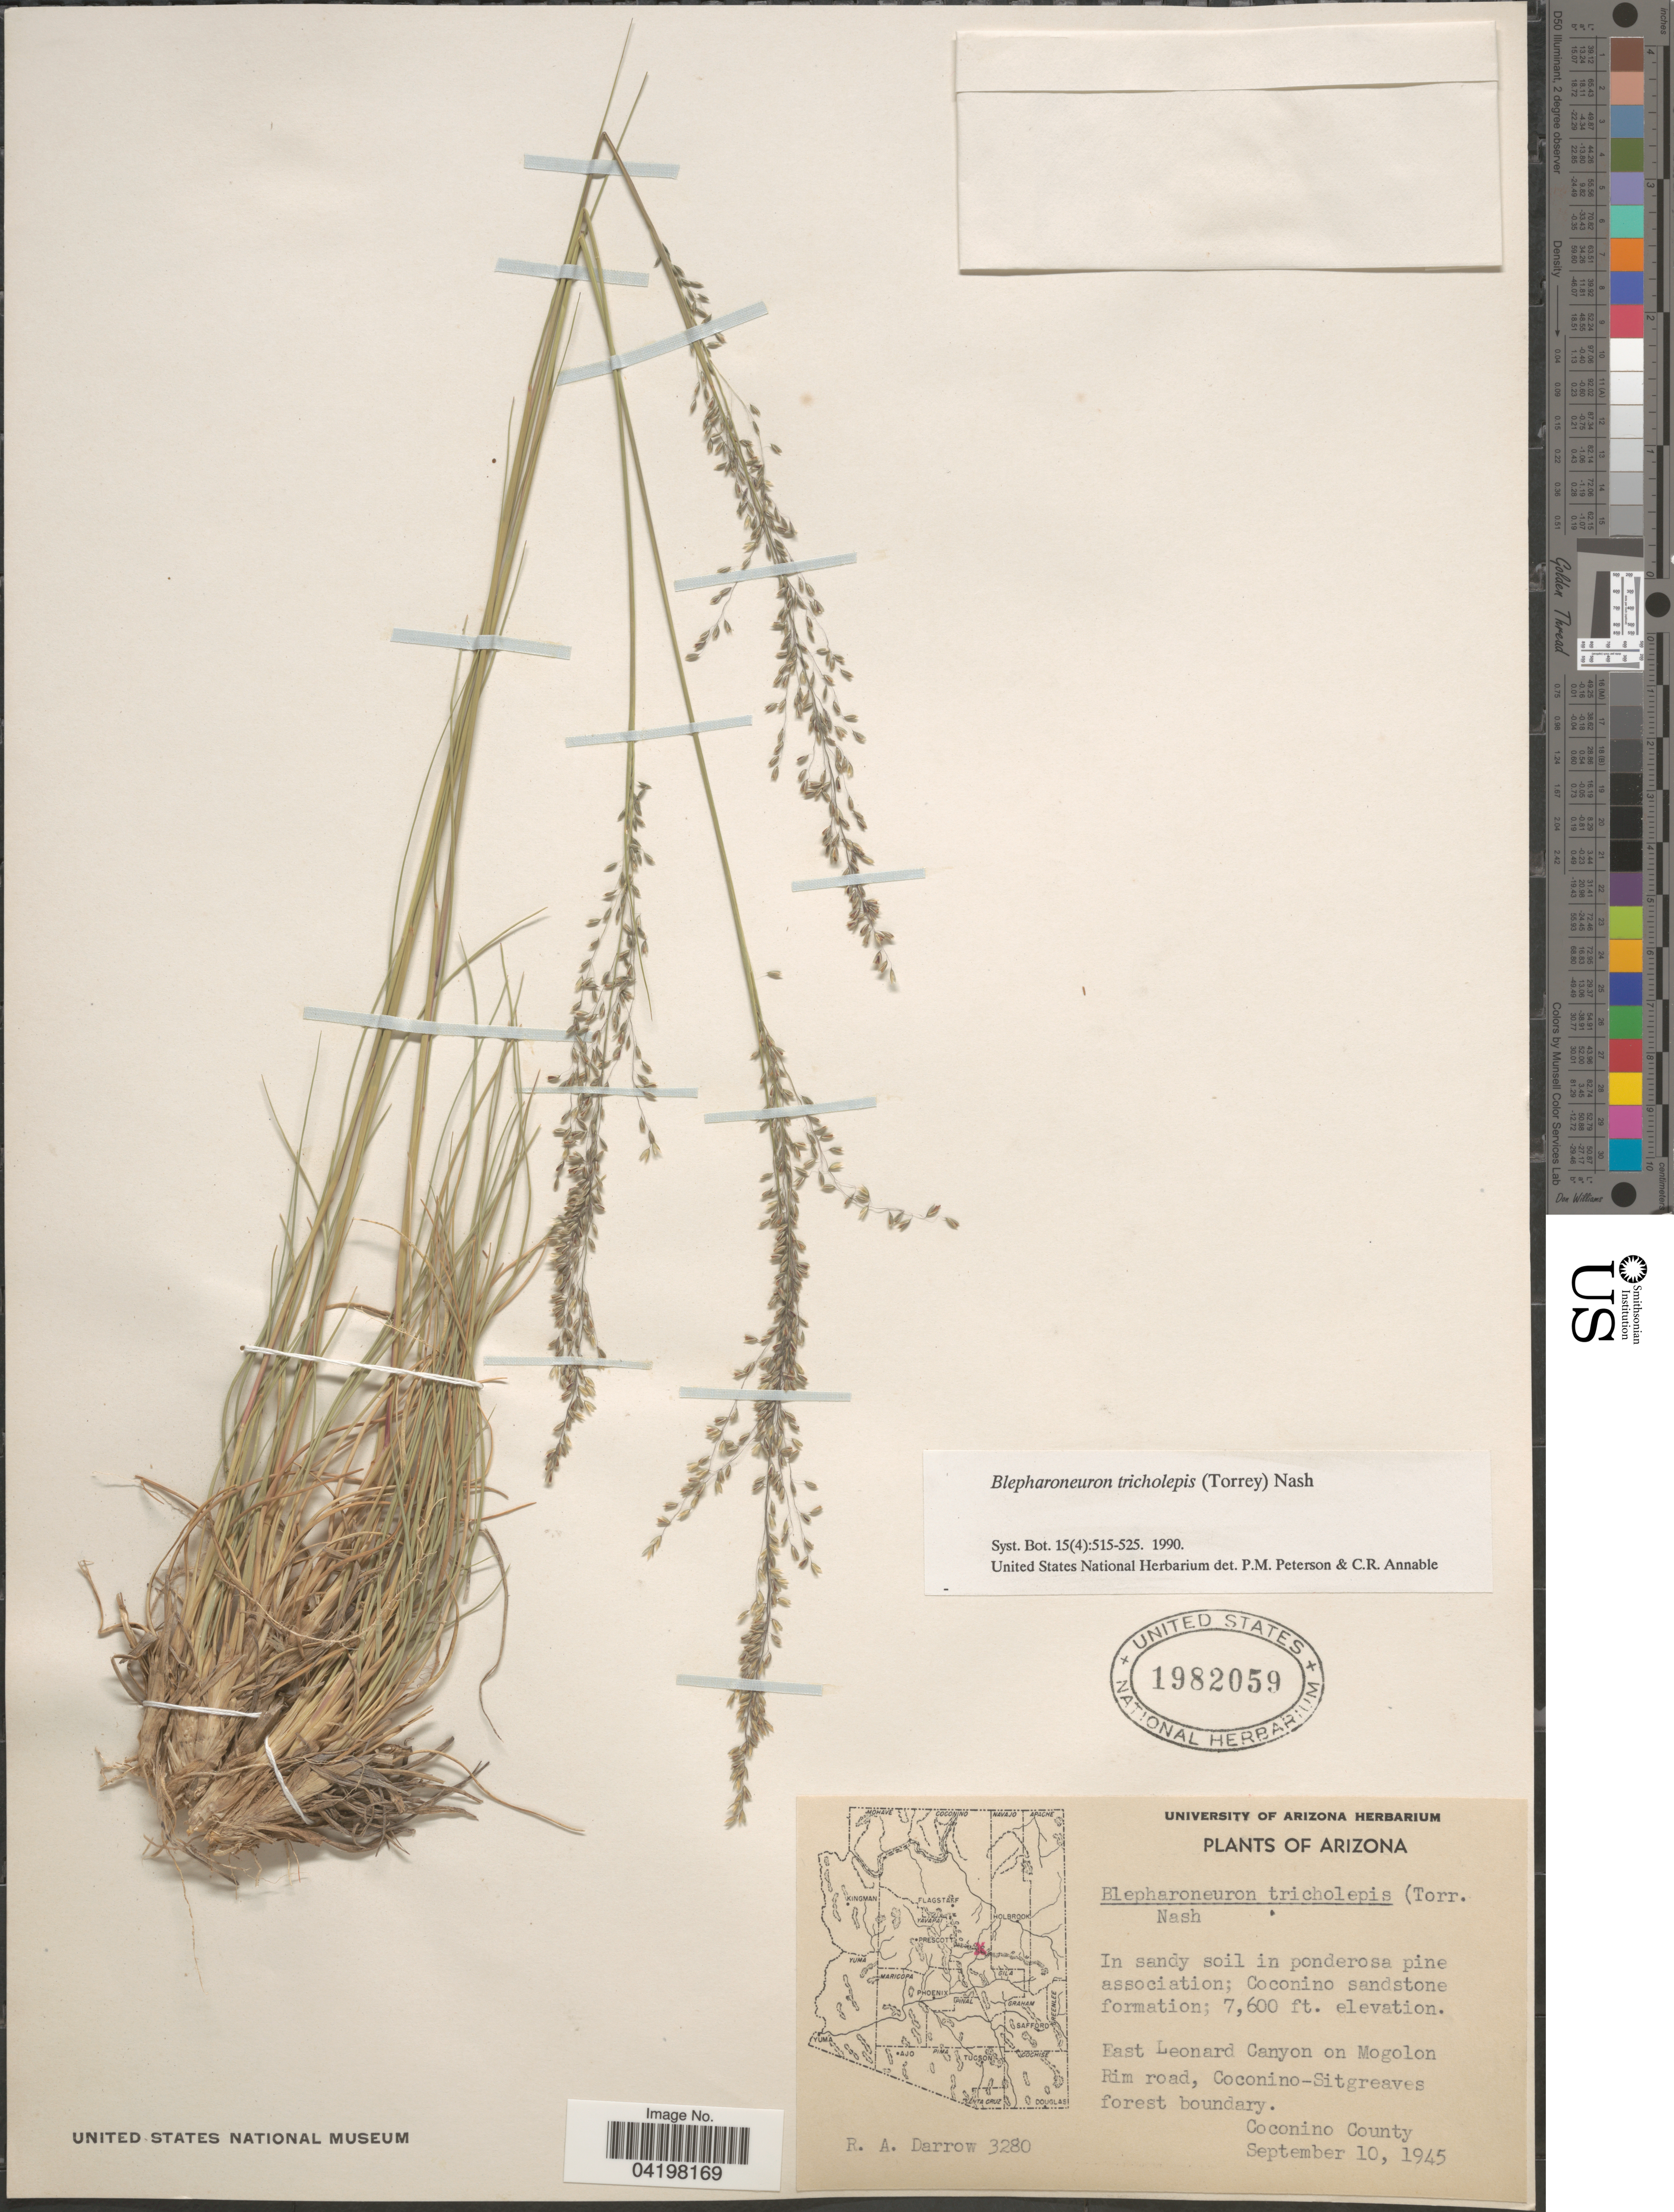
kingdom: Plantae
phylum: Tracheophyta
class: Liliopsida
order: Poales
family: Poaceae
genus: Muhlenbergia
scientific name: Muhlenbergia tricholepis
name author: (Torr.) Columbus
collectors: R. A. Darrow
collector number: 3280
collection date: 1945-09-10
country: United States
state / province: Arizona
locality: East Leonard Canyon on Mogolon Rim road, Coconino-Sitgreaves forest boundary. Coconino County.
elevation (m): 2316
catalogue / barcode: US 1982059